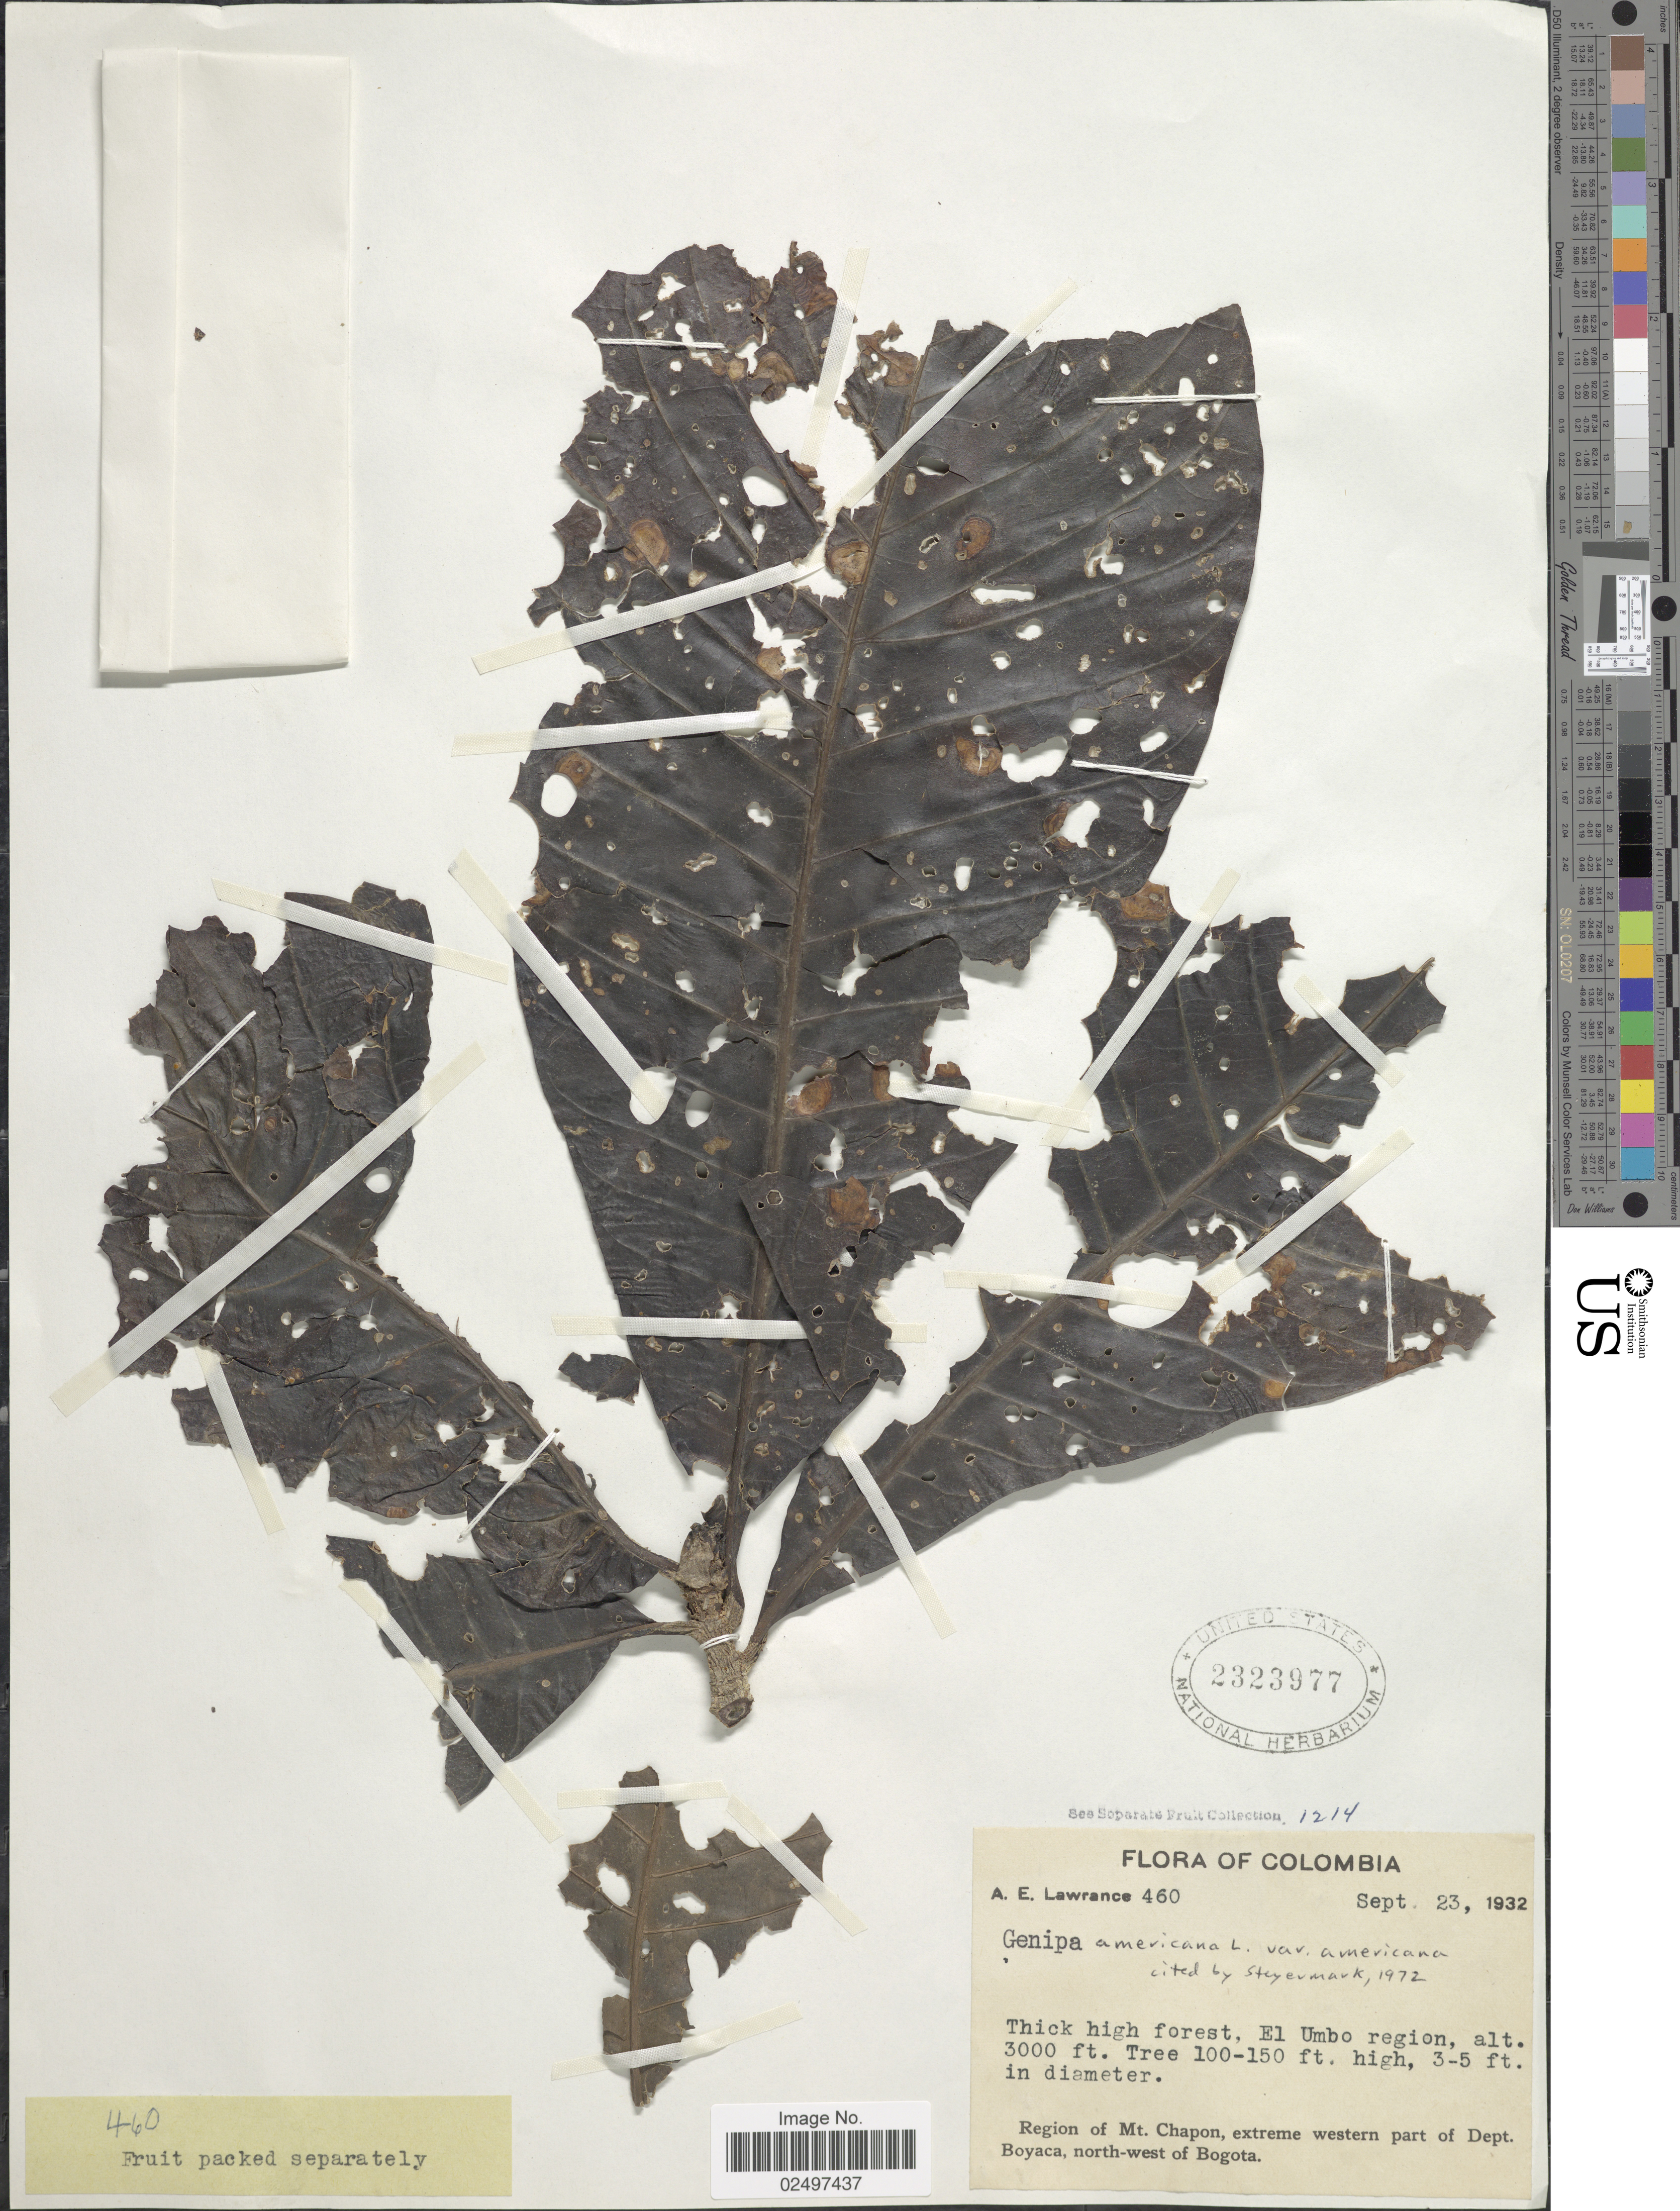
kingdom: Plantae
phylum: Tracheophyta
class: Magnoliopsida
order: Gentianales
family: Rubiaceae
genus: Genipa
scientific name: Genipa americana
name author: L.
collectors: A. Lawrance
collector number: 460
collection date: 1932-09-23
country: Colombia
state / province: Boyacá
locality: El Umbo Region. Region of Mt. Chapon, extreme western part of Dept. Boyaca, north-west of Bogota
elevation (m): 914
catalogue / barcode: US 2323977